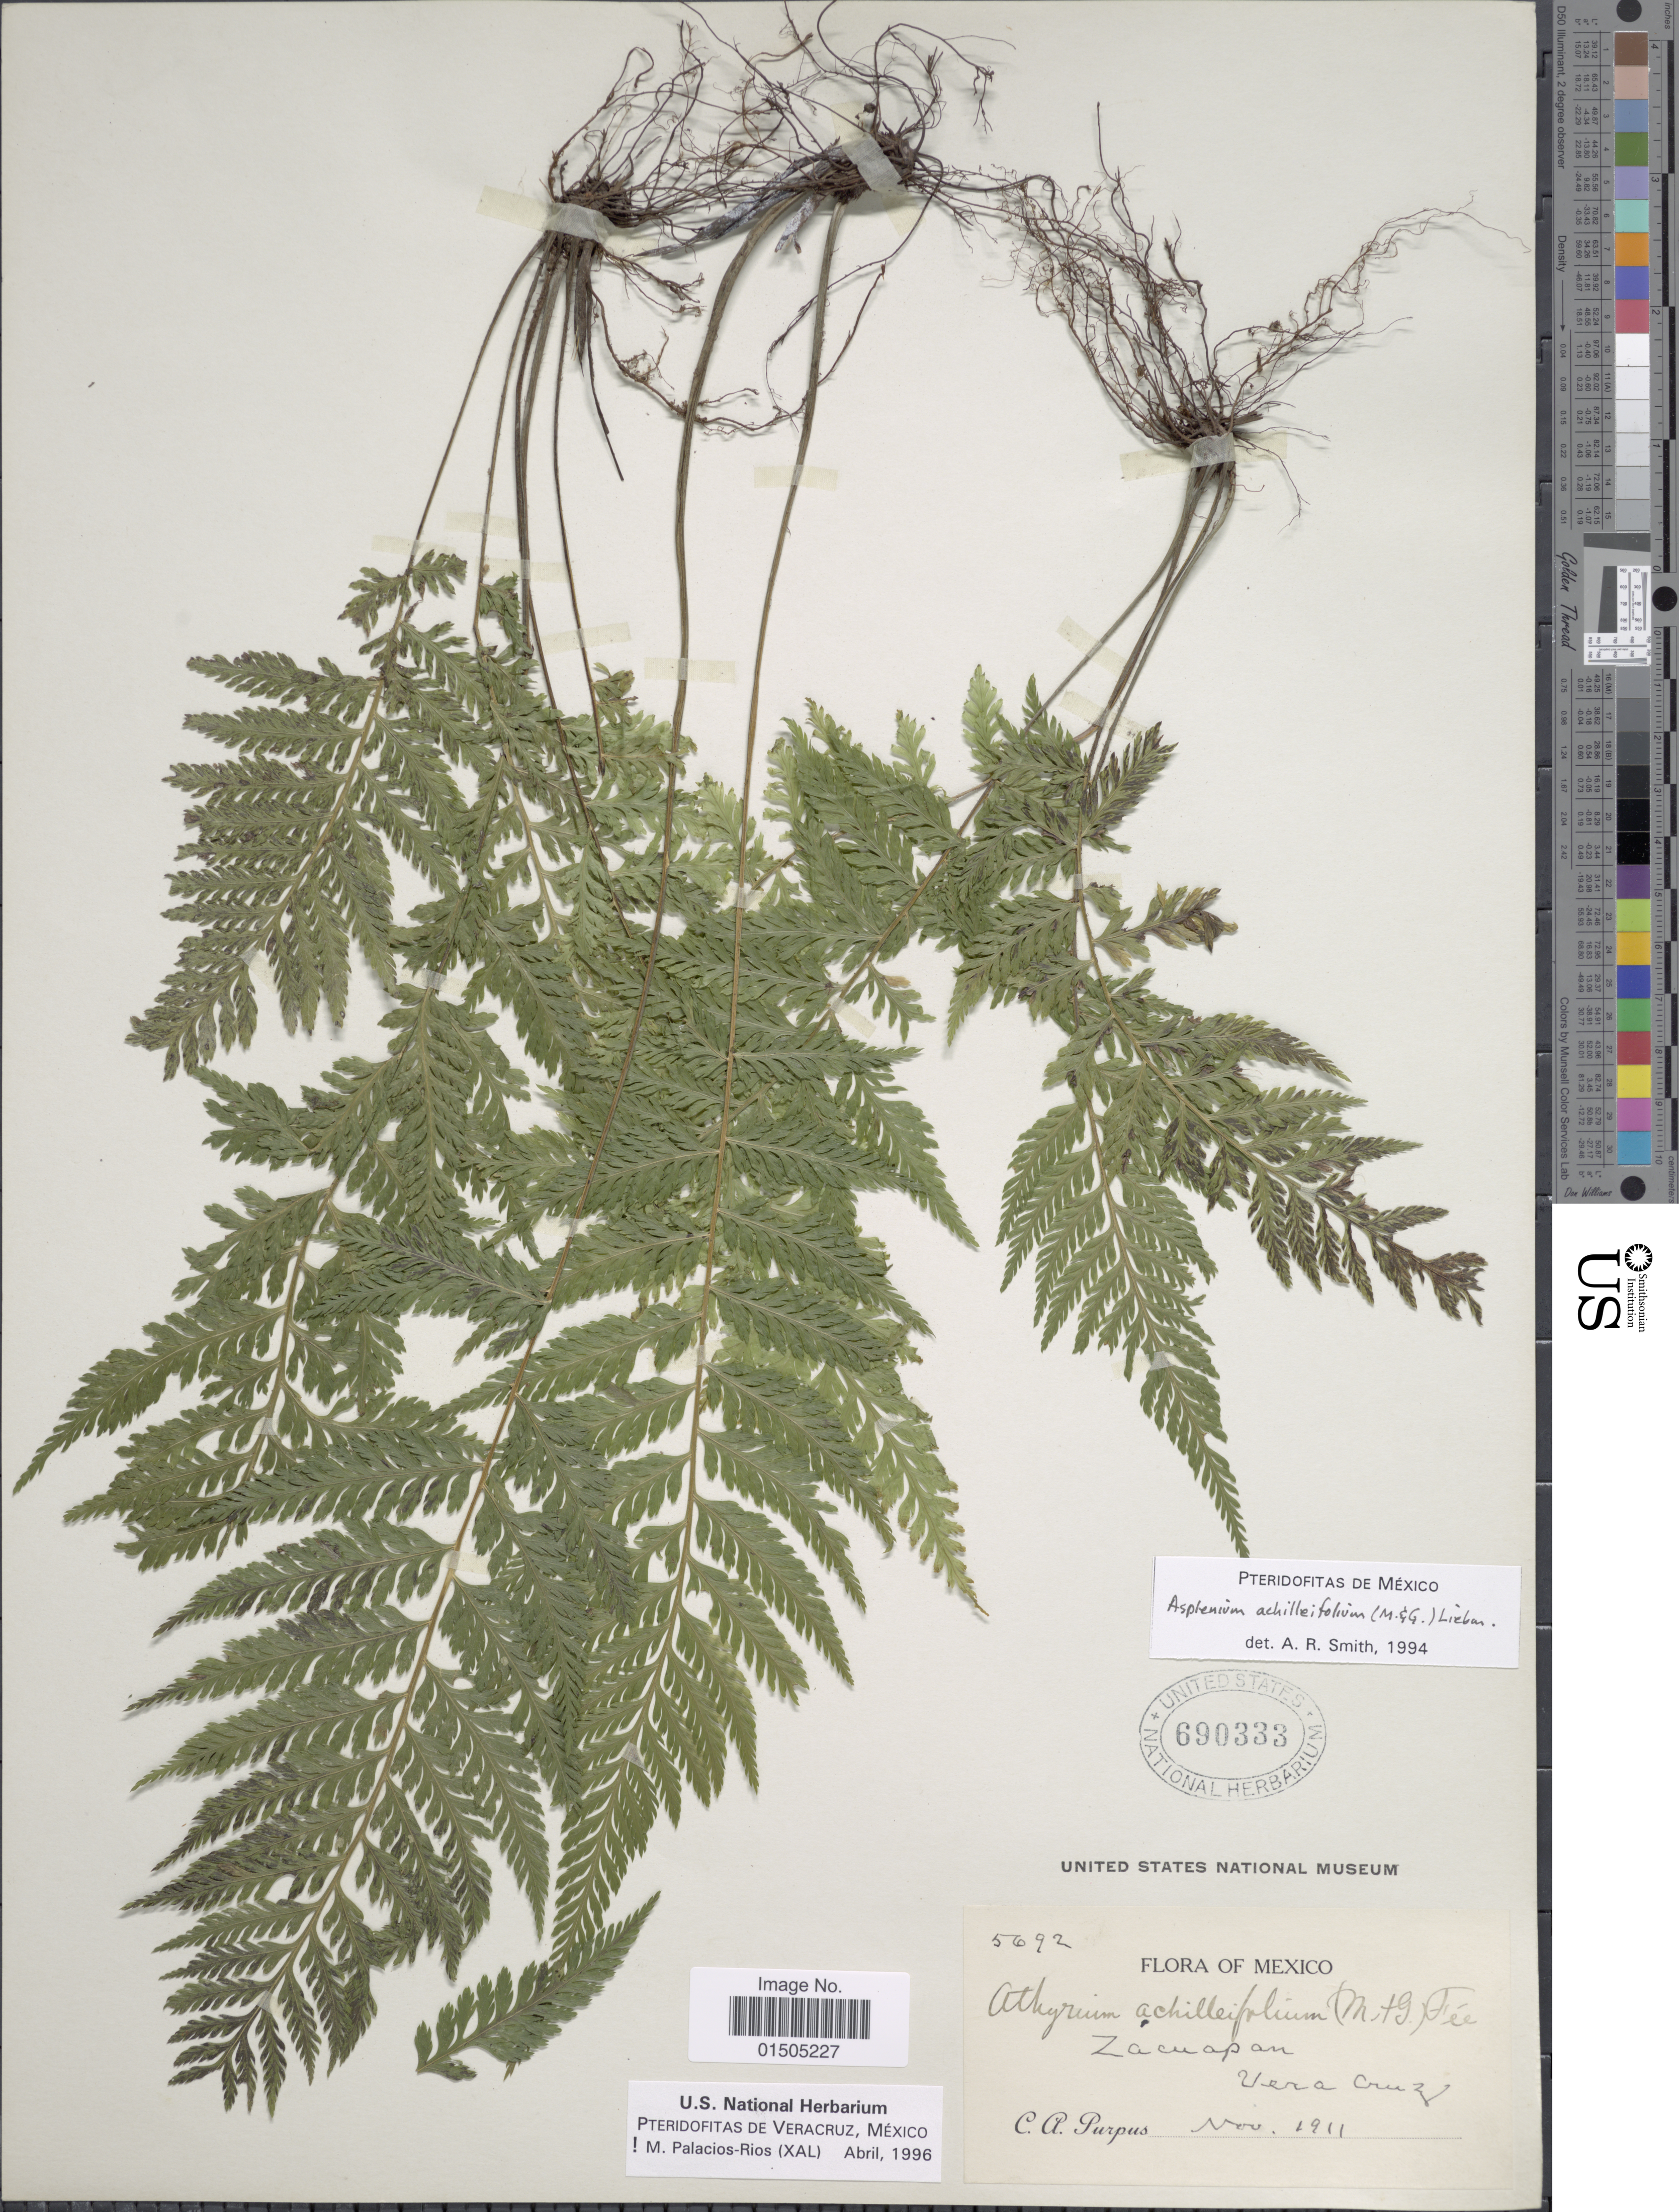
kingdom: Plantae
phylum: Tracheophyta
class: Polypodiopsida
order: Polypodiales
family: Aspleniaceae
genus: Asplenium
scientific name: Asplenium achilleifolium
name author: (M. Martens & Galeotti) Liebm.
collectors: C. A. Purpus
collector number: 5692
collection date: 1911-11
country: Mexico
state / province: Veracruz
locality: Zacuapan.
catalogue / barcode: US 690333